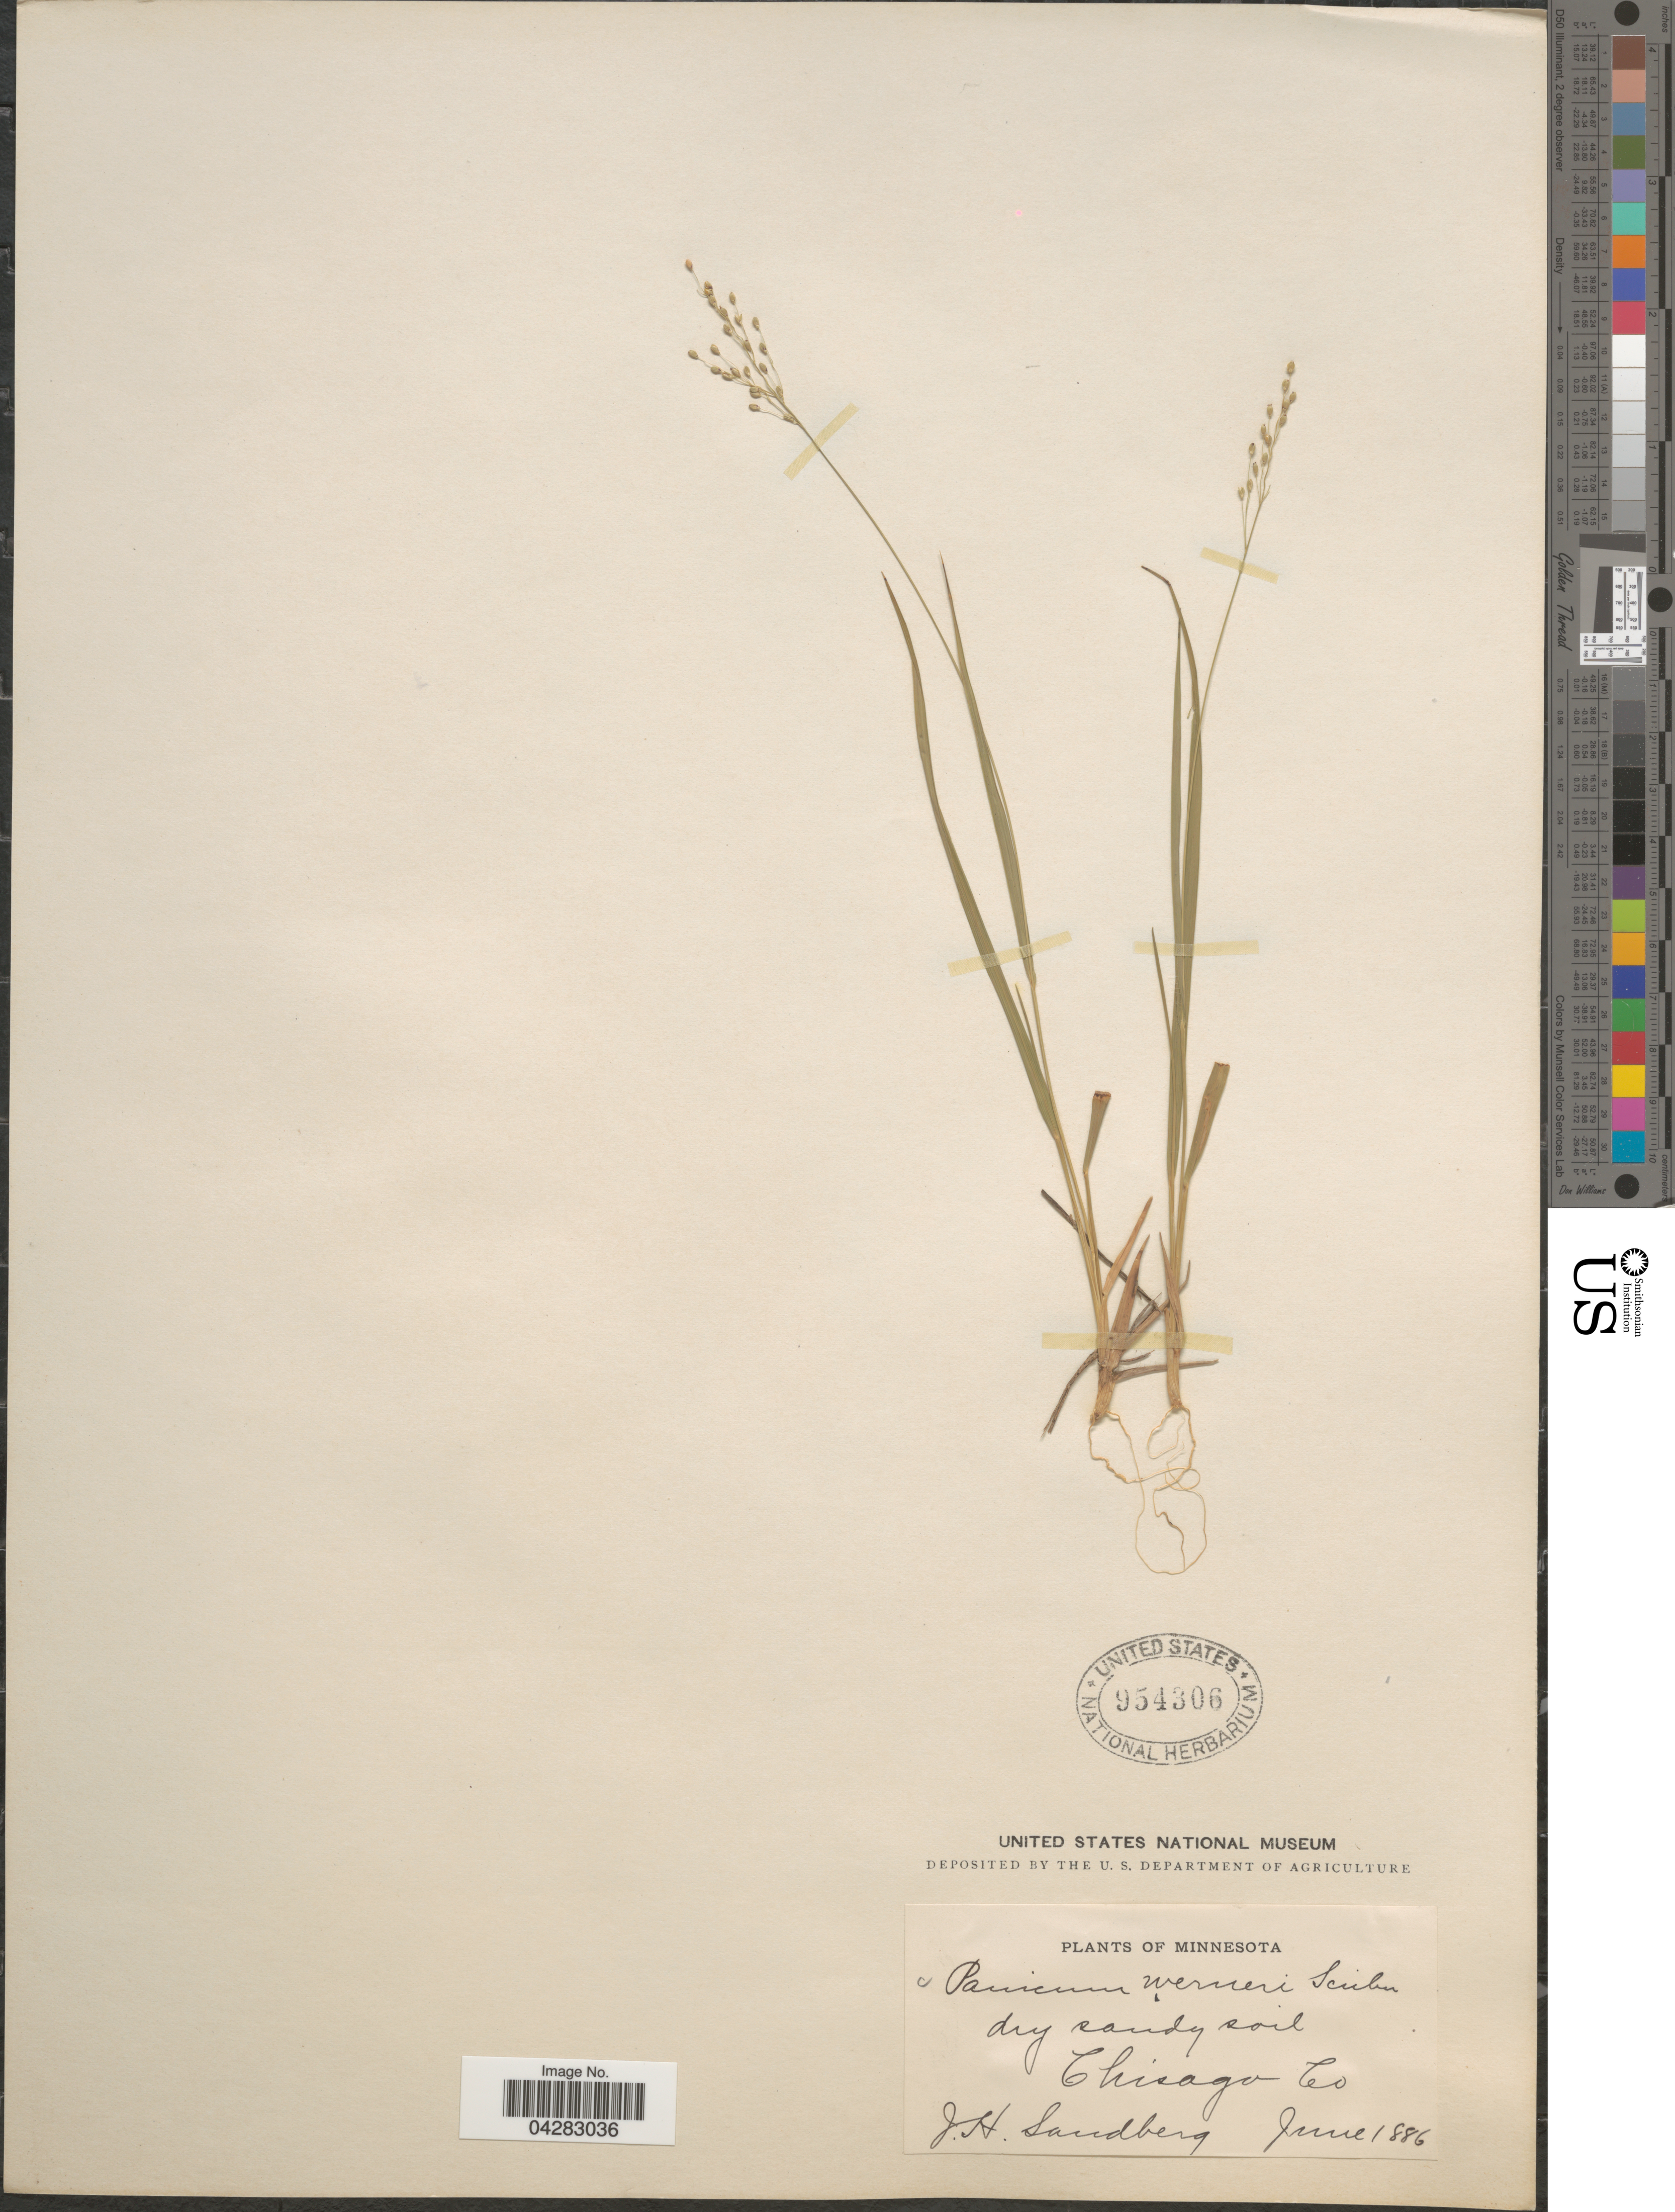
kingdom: Plantae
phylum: Tracheophyta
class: Liliopsida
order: Poales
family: Poaceae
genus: Dichanthelium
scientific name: Dichanthelium linearifolium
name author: (Scribn.) Gould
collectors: J. H. Sandberg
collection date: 1886-06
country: United States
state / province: Minnesota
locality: Dry sandy soil. Chicago Co.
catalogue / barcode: US 954306